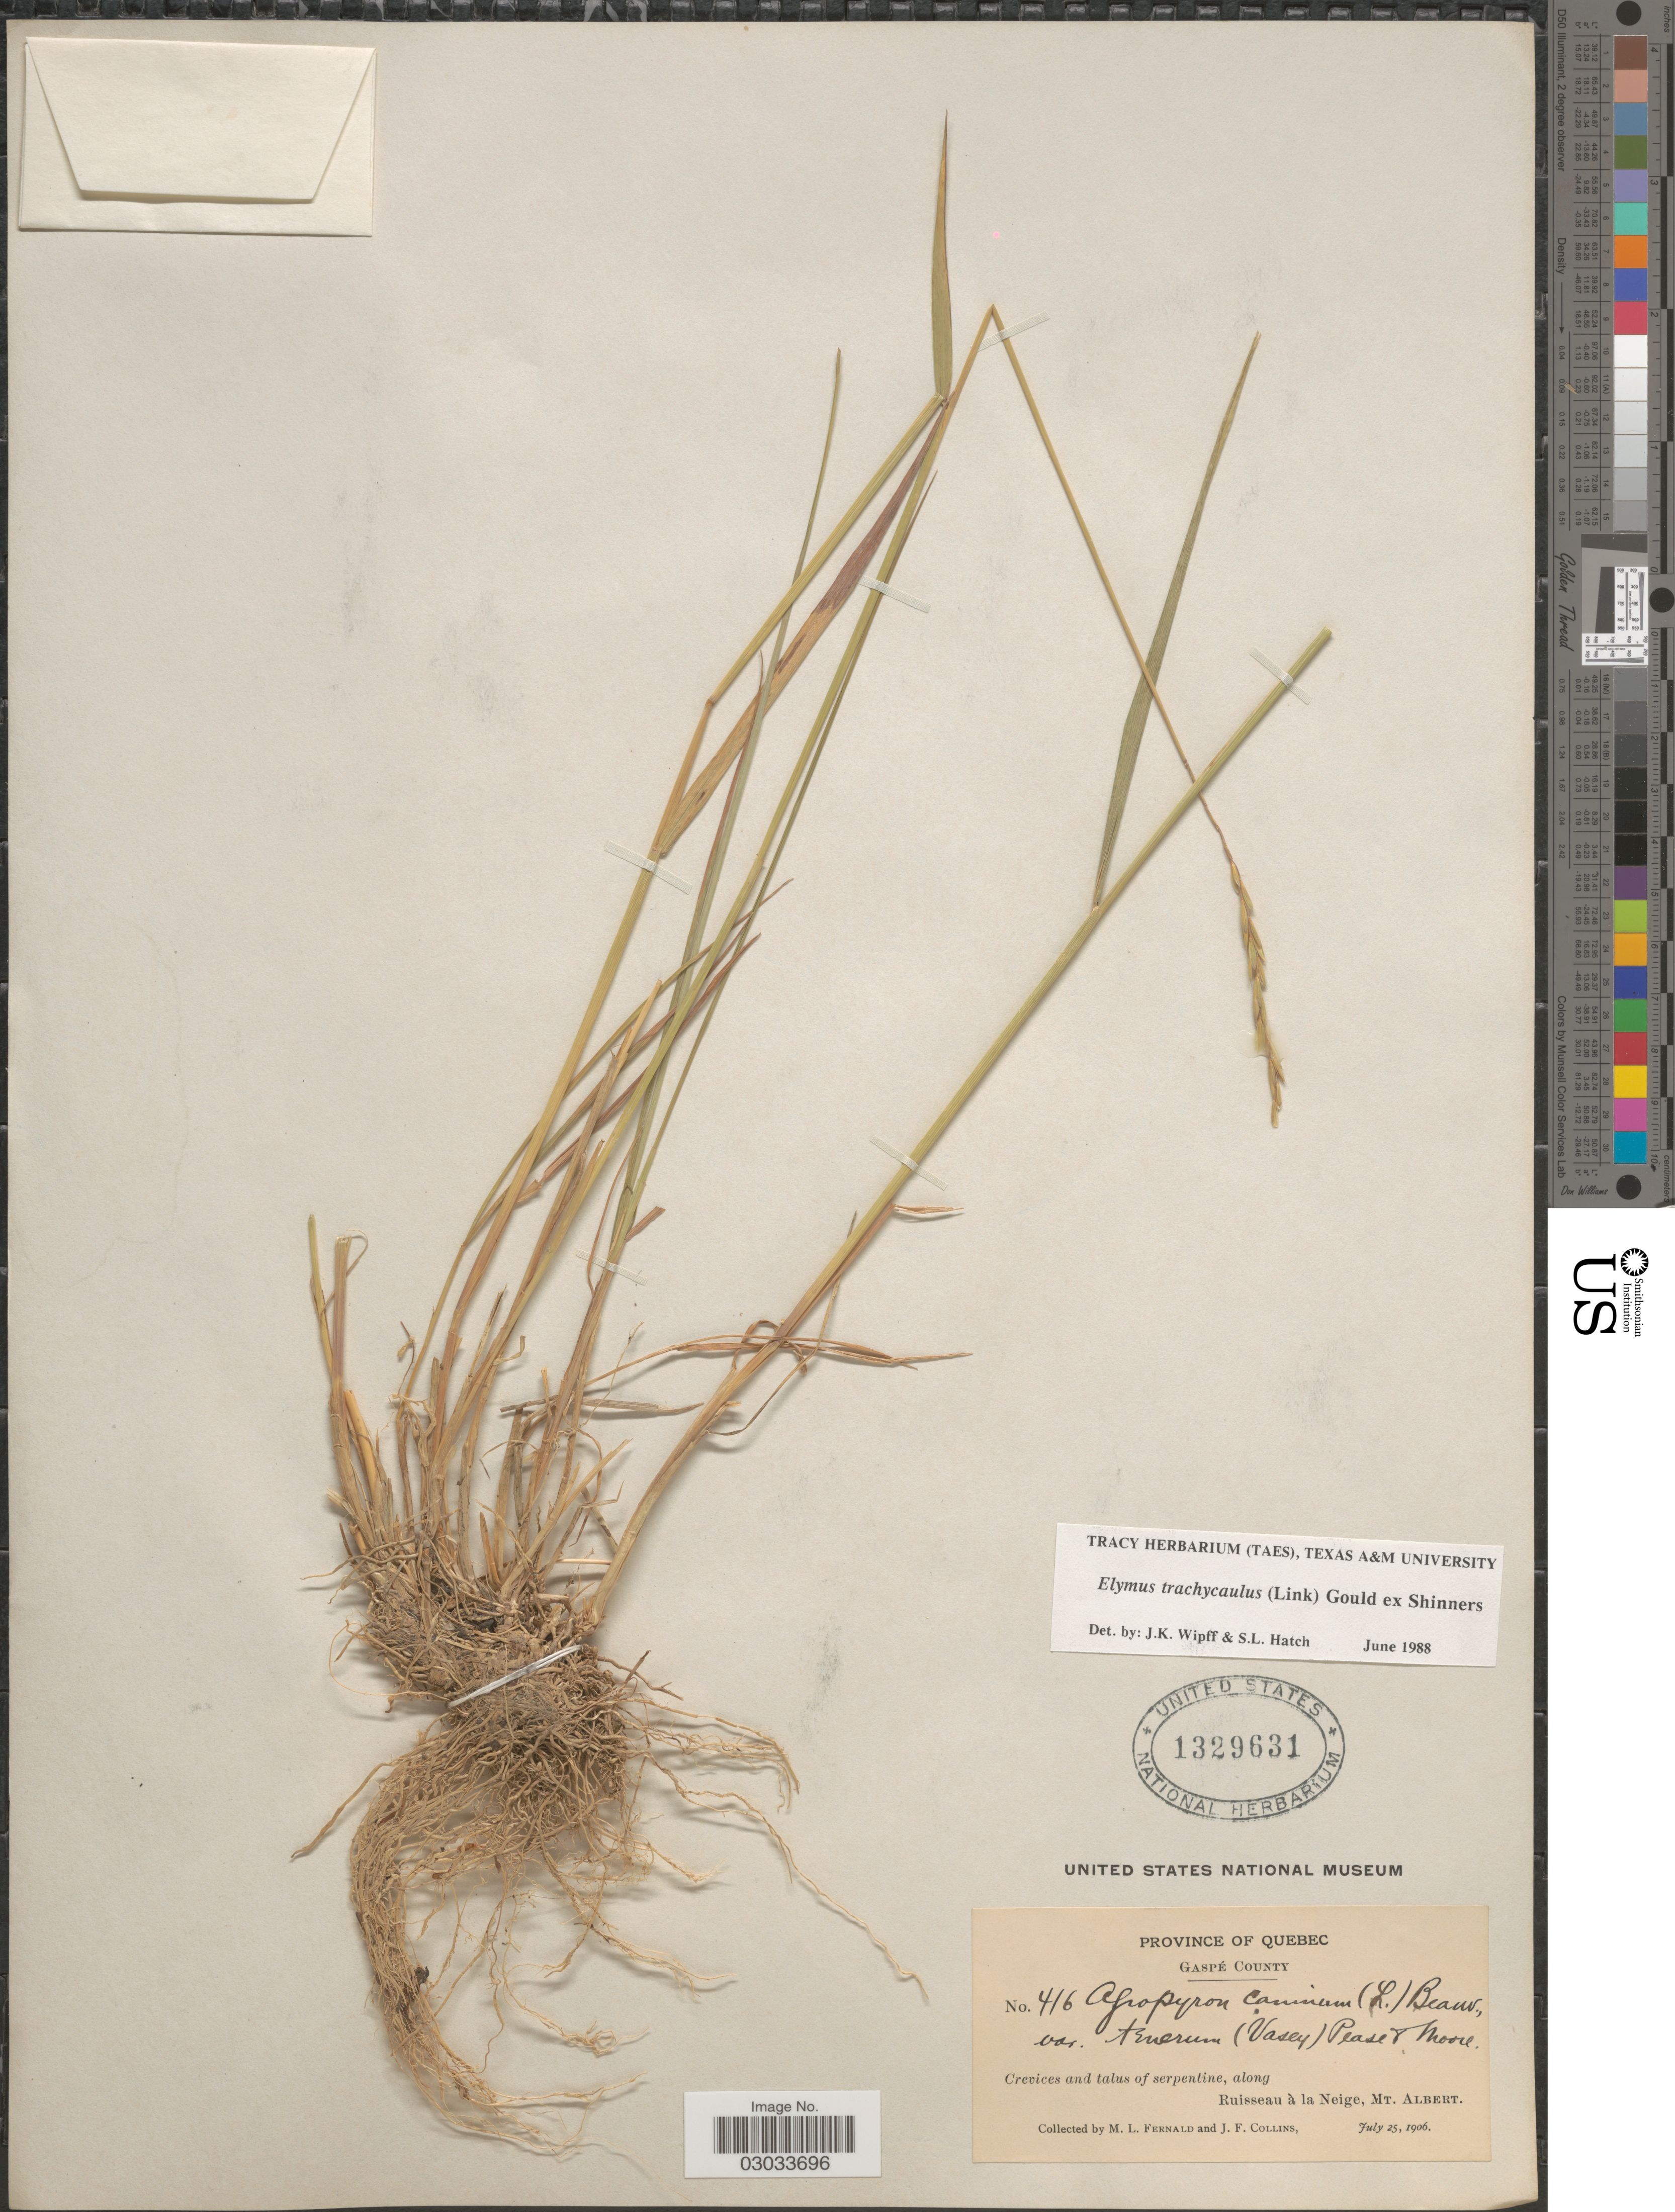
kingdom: Plantae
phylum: Tracheophyta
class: Liliopsida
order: Poales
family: Poaceae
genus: Elymus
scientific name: Elymus trachycaulus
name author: (Link) Gould ex Shinners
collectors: M. L. Fernald & J. Collins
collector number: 416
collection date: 1906-07-25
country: Canada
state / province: Quebec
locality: Gaspé County. Crevices and talus of serpentine, along Ruisseau à la Neige, Mt. Albert.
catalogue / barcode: US 1329631